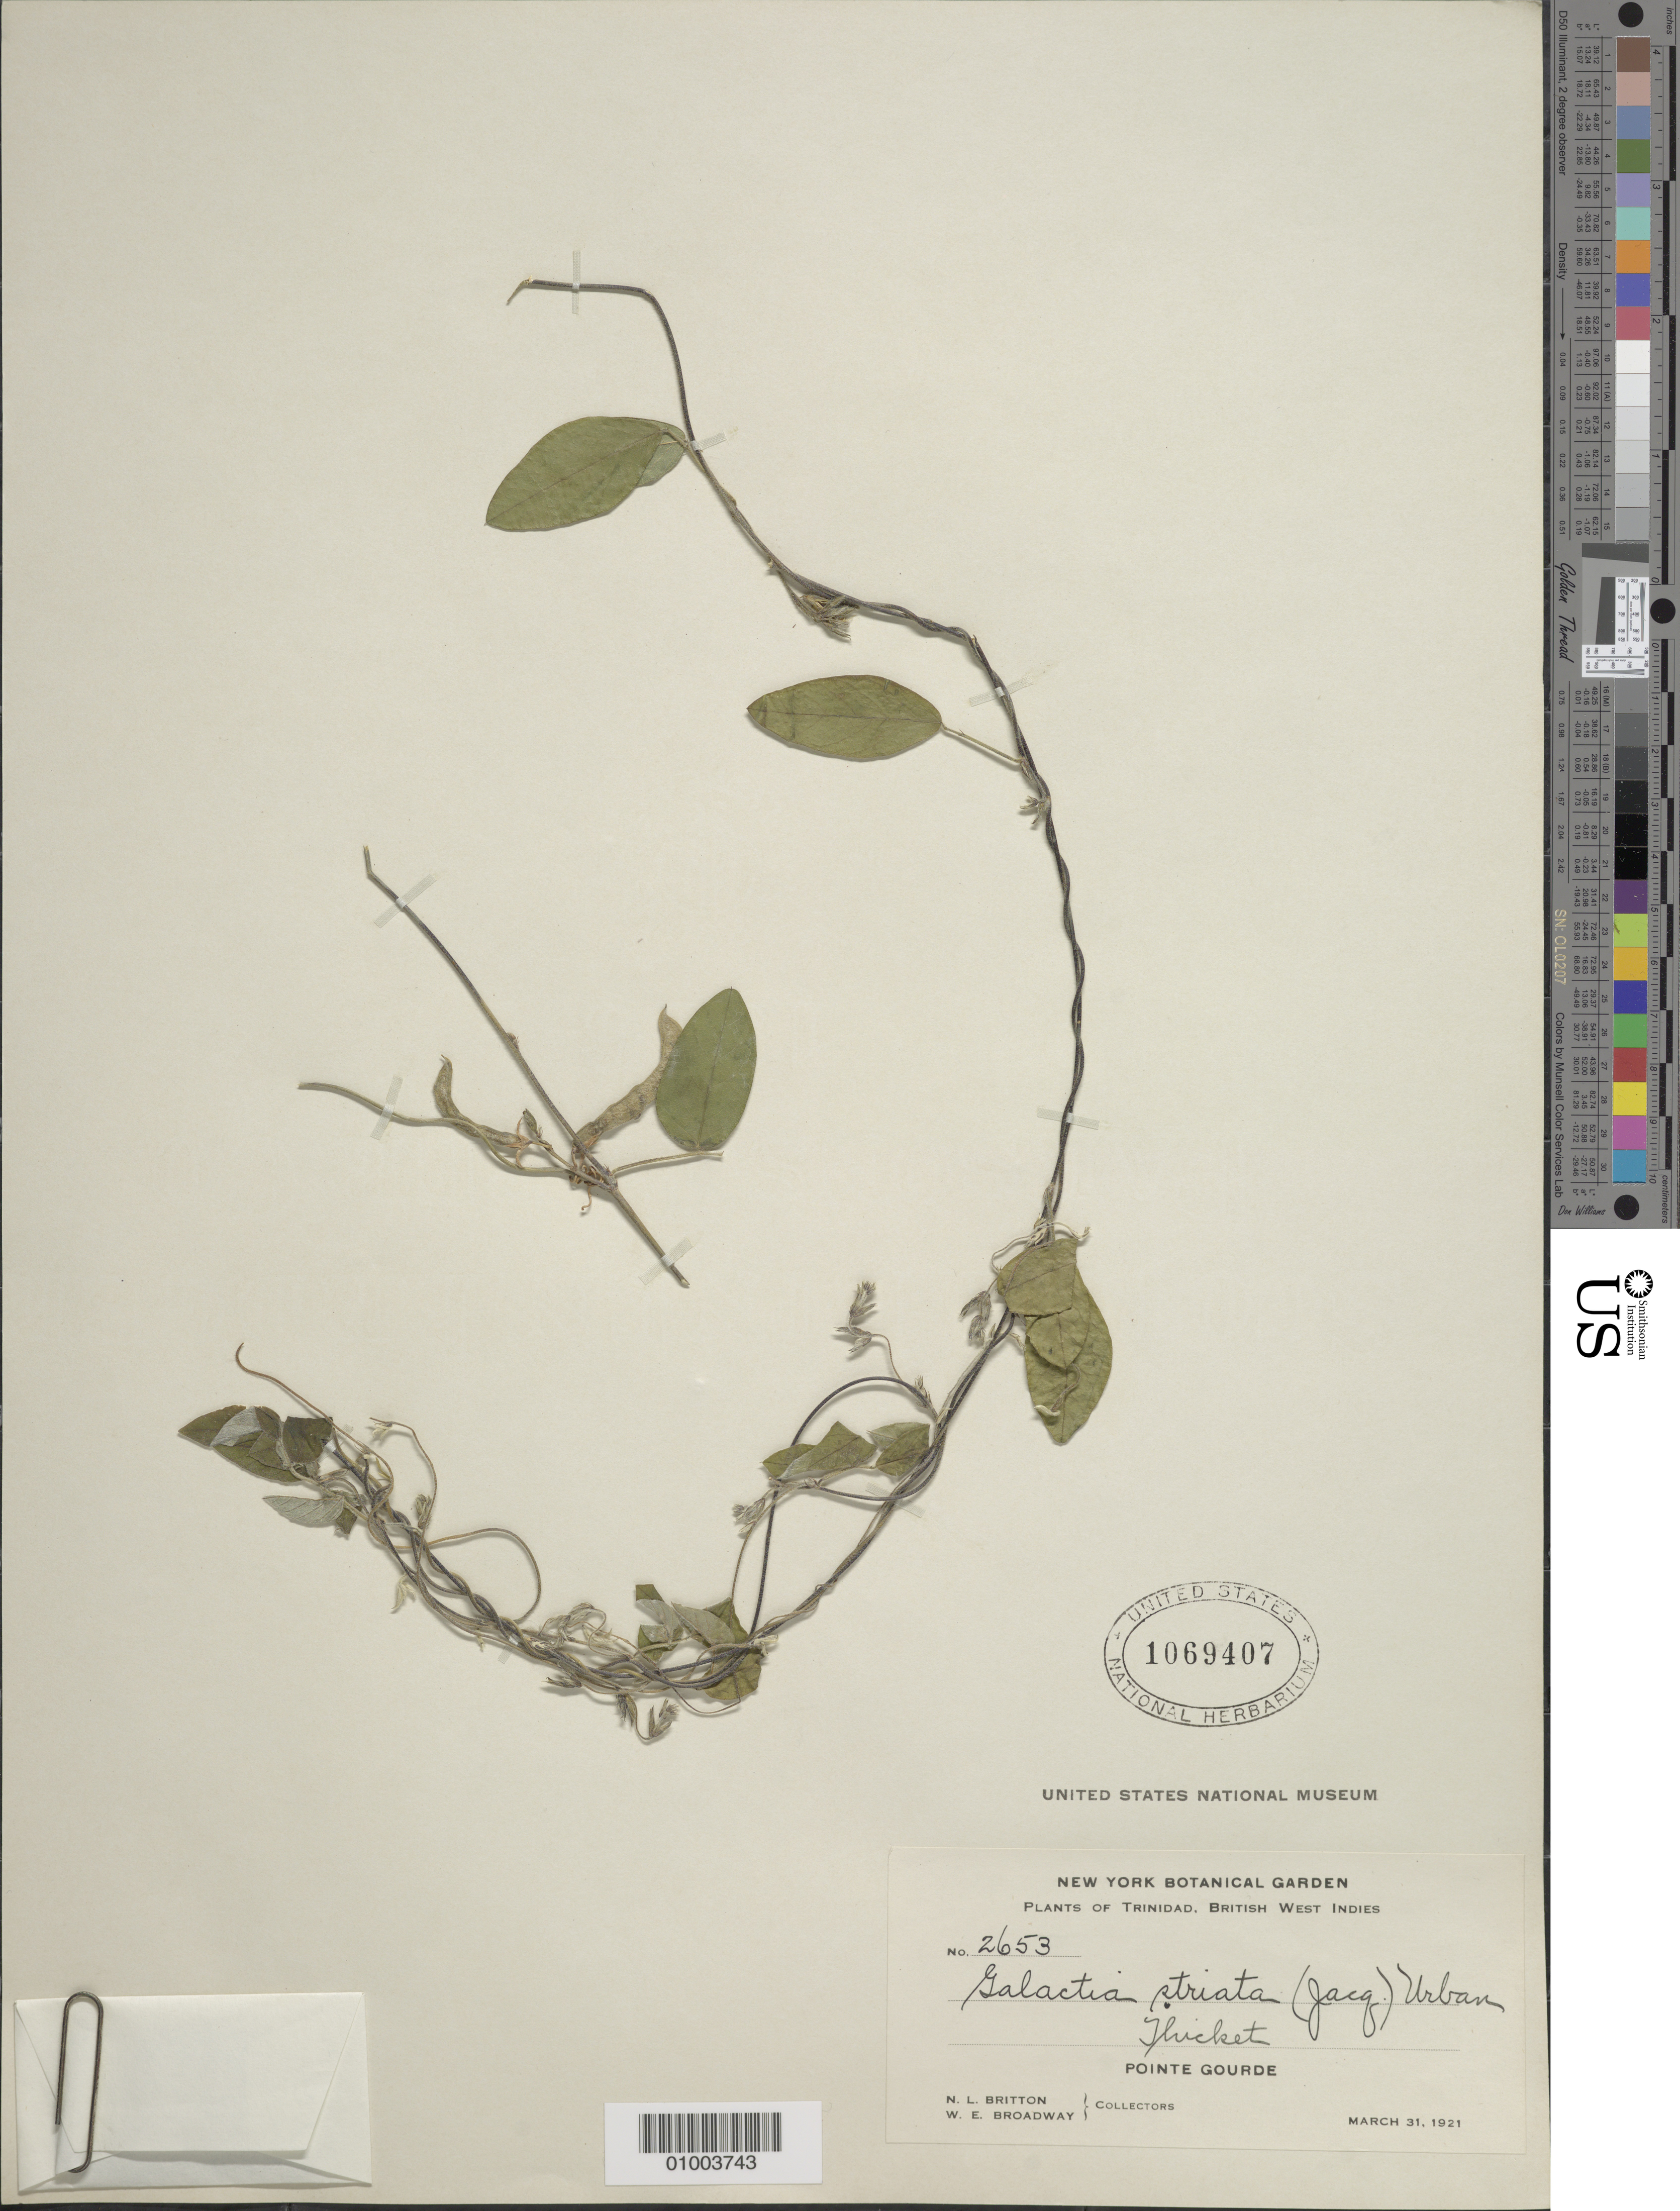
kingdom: Plantae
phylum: Tracheophyta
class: Magnoliopsida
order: Fabales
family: Fabaceae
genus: Galactia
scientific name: Galactia striata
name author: (Jacq.) Urb.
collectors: N. Britton & W. E. Broadway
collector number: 2653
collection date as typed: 31 Mar 1921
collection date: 1921-03-31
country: Trinidad and Tobago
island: Trinidad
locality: Pointe Gourde. Thicket.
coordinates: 0 N, 0 E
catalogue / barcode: US 1069407